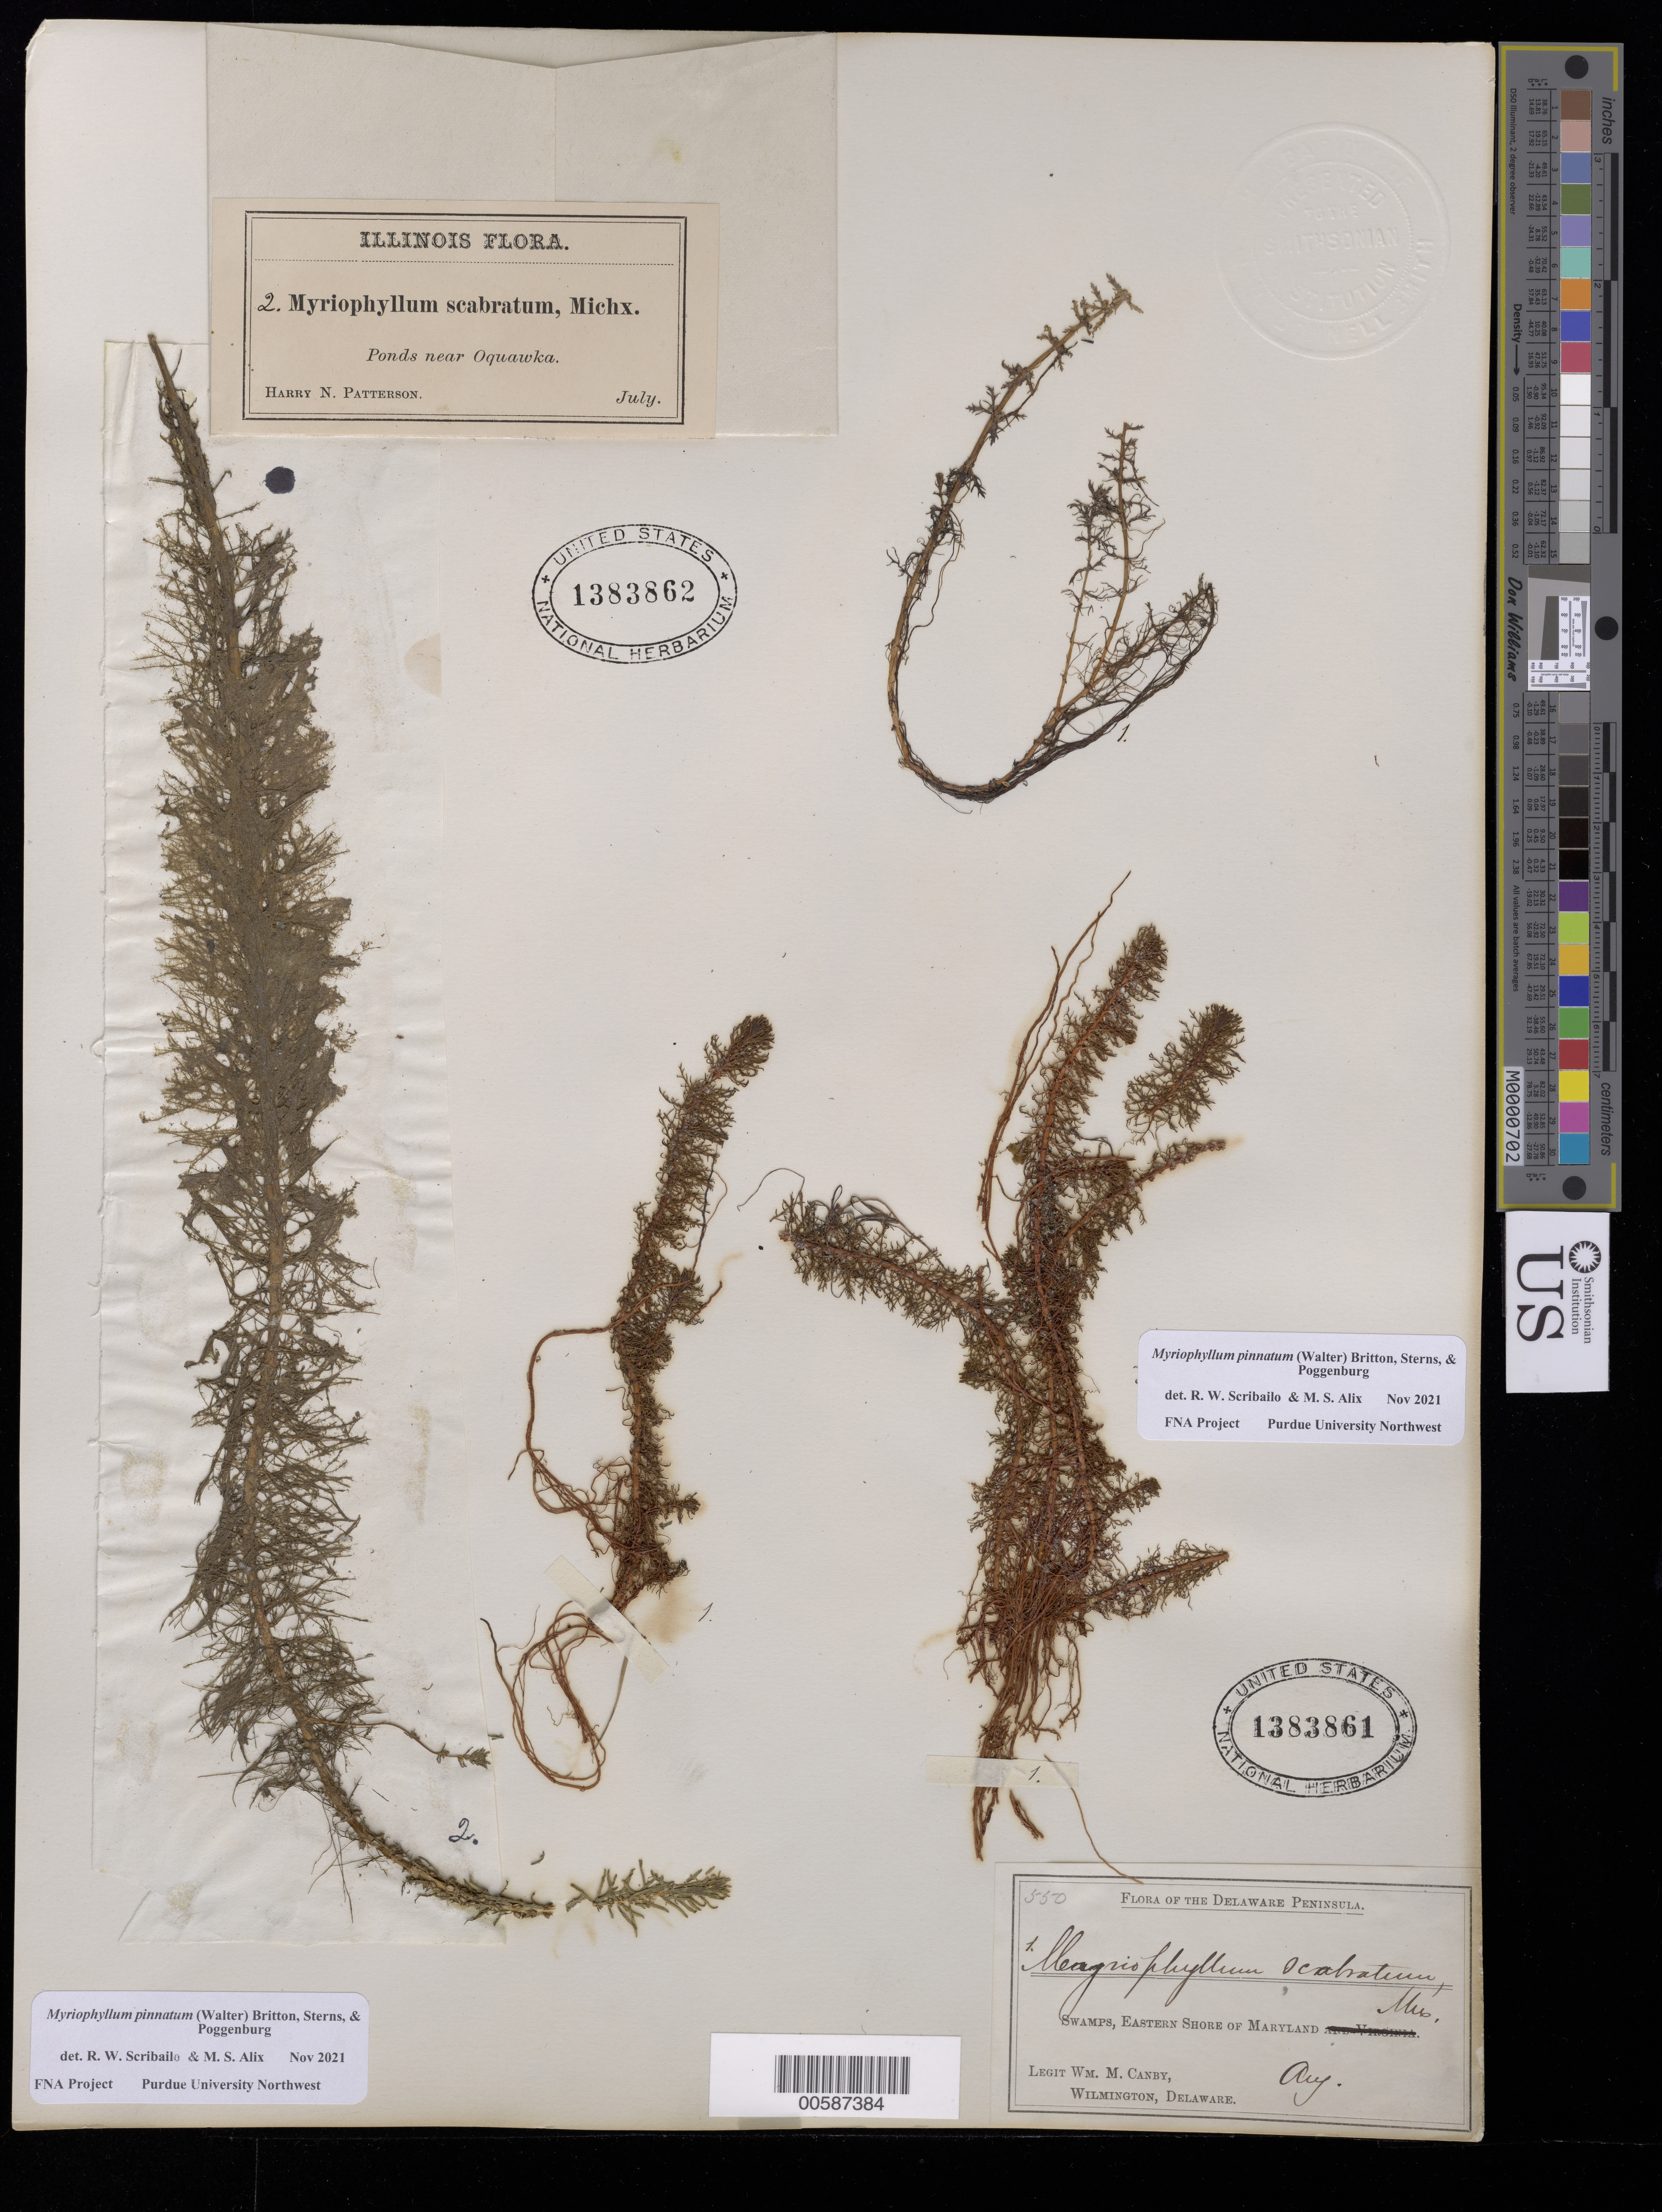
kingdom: Plantae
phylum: Tracheophyta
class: Magnoliopsida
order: Saxifragales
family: Haloragaceae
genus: Myriophyllum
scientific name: Myriophyllum pinnatum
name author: (Walter) Britton, Stearns & Poggenb.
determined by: Scribailo, R. W.; Alix, M. S.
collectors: W. M. Canby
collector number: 550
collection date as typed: Aug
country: United States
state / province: Maryland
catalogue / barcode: US 1383861